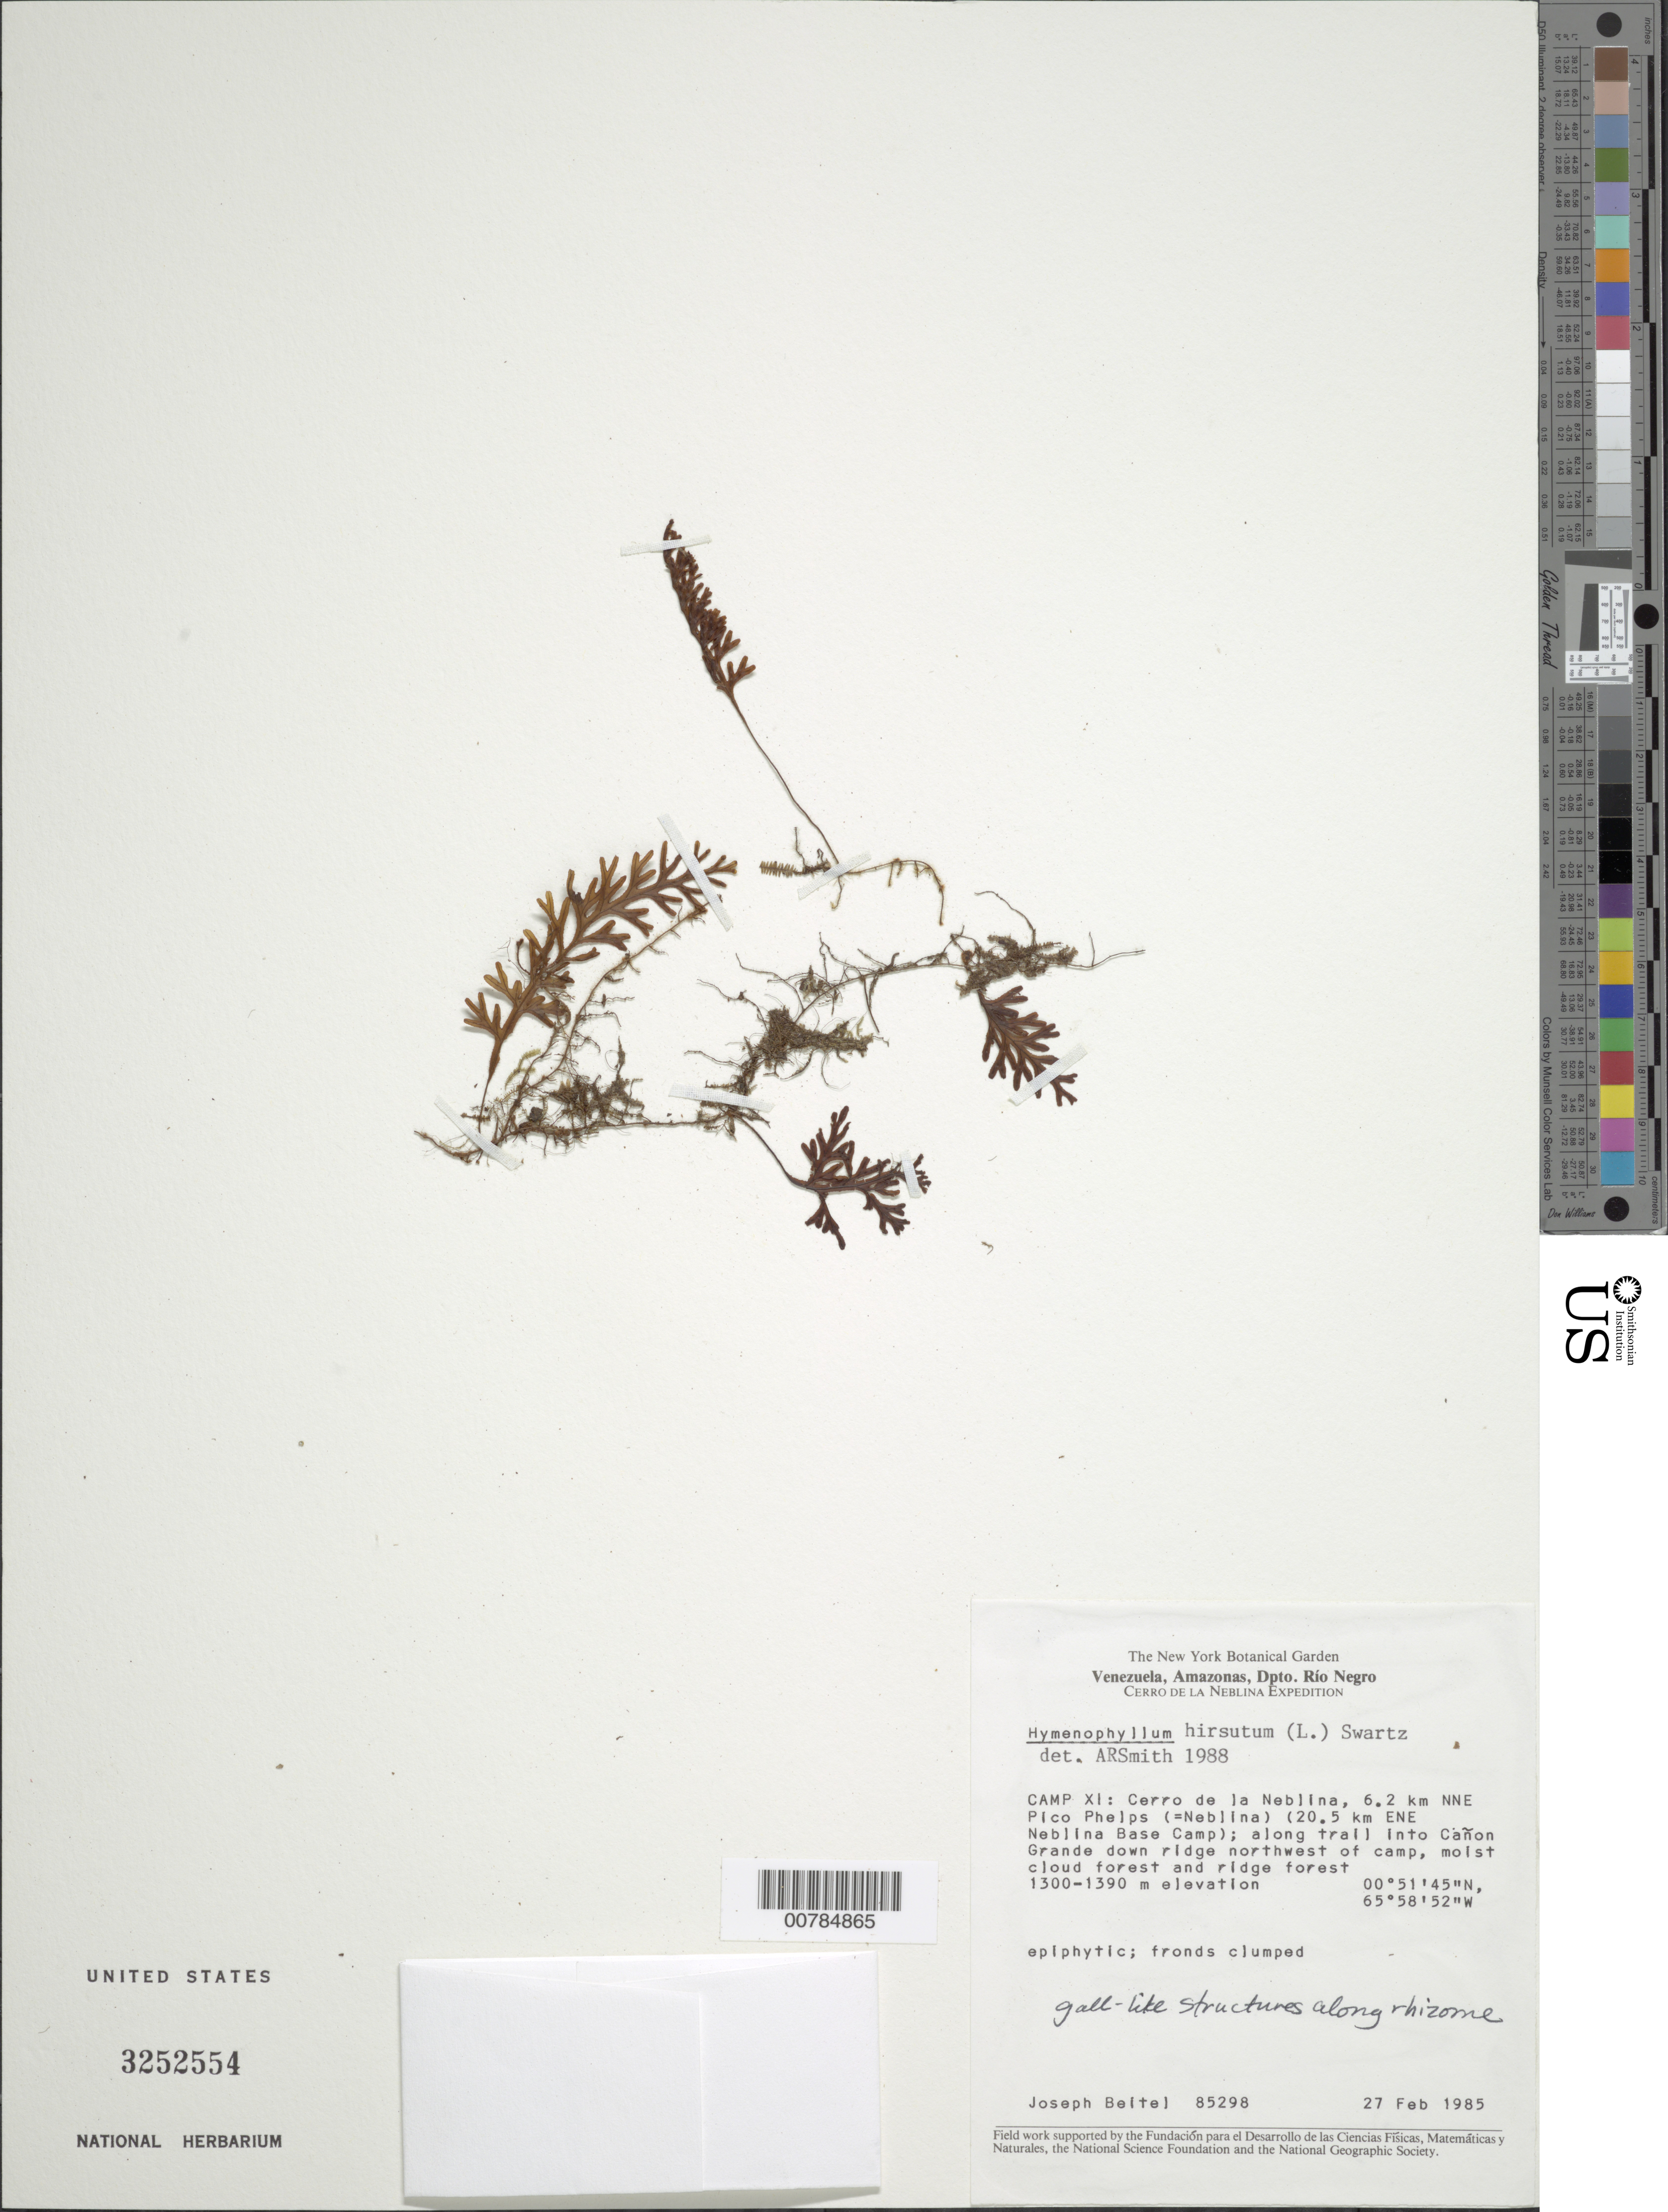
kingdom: Plantae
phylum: Tracheophyta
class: Polypodiopsida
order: Hymenophyllales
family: Hymenophyllaceae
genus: Hymenophyllum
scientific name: Hymenophyllum hirsutum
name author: (L.) Sw.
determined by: Smith, Alan R., (UC)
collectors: J. M. Beitel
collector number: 85298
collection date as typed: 27-Feb-85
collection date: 1985-02-27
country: Venezuela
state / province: Amazonas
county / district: Río Negro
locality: Cerro de la Neblina, Camp XI, 6.2 km NNE Pico Phelps (= Neblina) (20.5 km ENE Neblina Base Camp), along stream (Caño Beiltel) S of camp, running between plateau of camp and steep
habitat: Moist cloud forest and ridge forest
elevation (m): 1300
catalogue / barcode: US 3252554